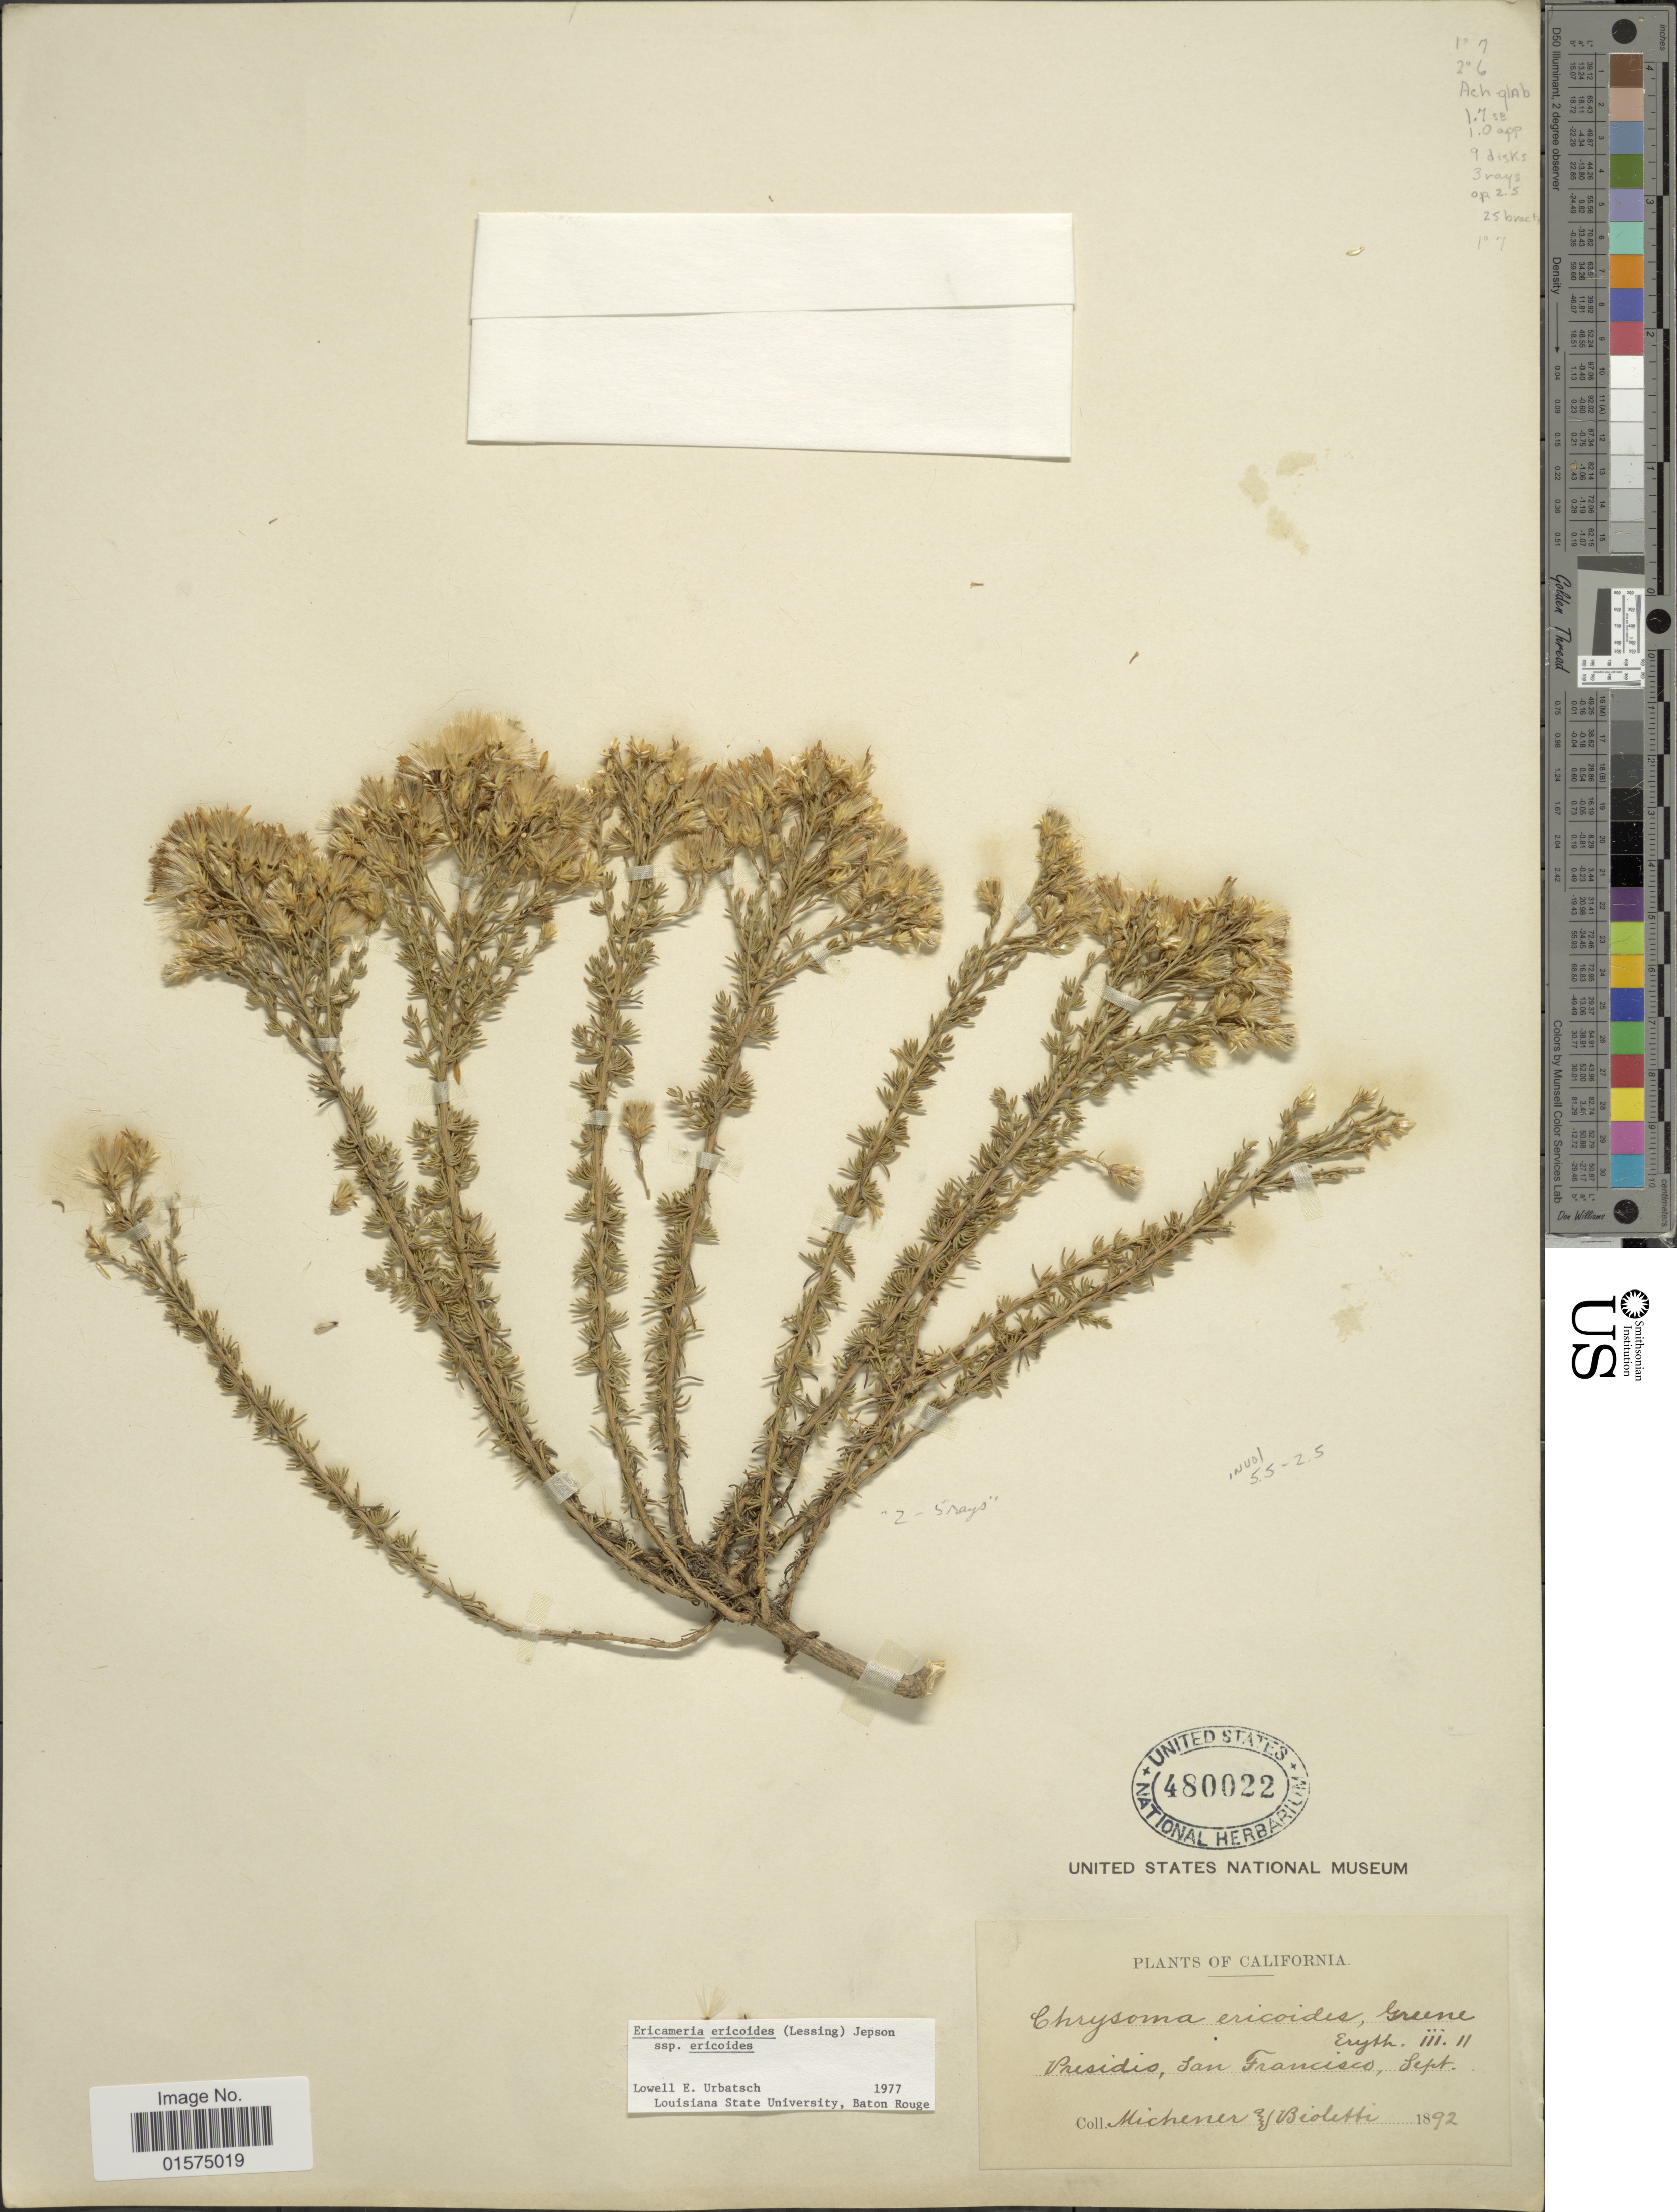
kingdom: Plantae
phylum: Tracheophyta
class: Magnoliopsida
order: Asterales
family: Asteraceae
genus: Ericameria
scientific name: Ericameria ericoides subsp. ericoides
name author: (Less.) Nutt. ex Jeps.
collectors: -. Michener & -- Bioletti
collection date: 1892-09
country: United States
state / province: California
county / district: San Francisco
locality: Presidis, San Francisco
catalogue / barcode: US 480022